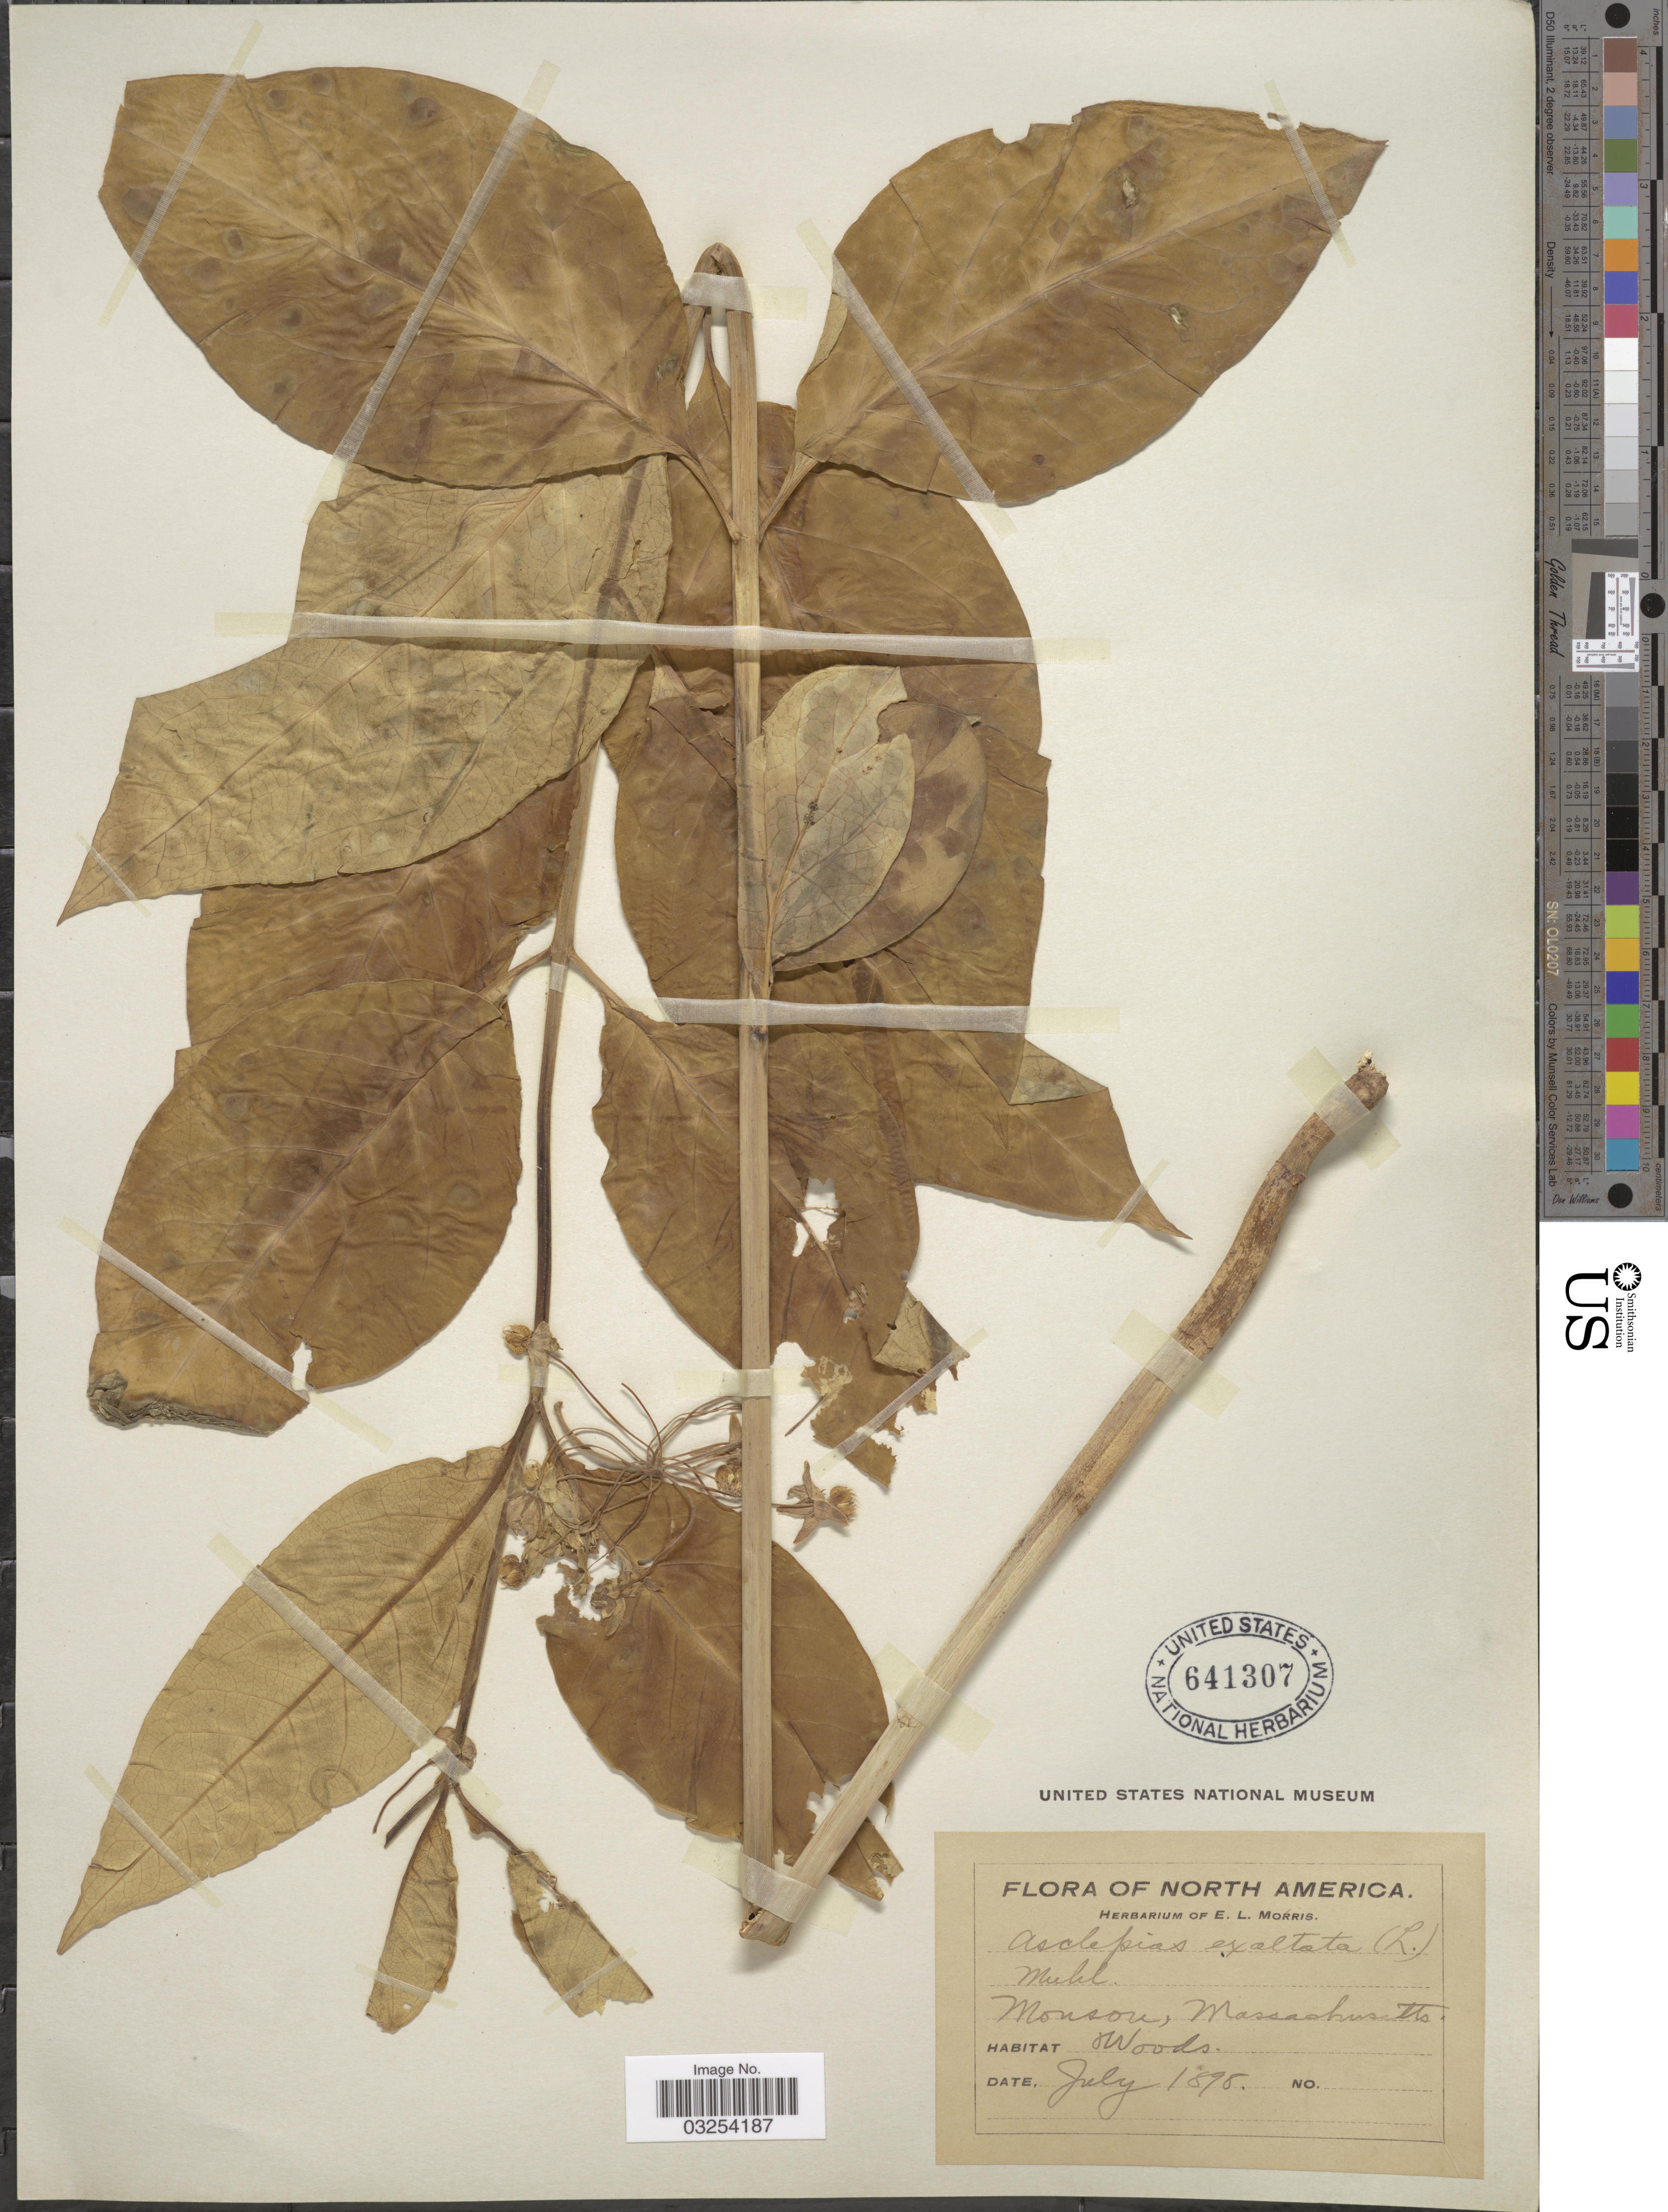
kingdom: Plantae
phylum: Tracheophyta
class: Magnoliopsida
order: Gentianales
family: Apocynaceae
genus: Asclepias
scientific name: Asclepias exaltata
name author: Muhl.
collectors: ex herb. E.L. Morris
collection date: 1898-07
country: United States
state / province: Massachusetts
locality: Monson.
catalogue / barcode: US 641307